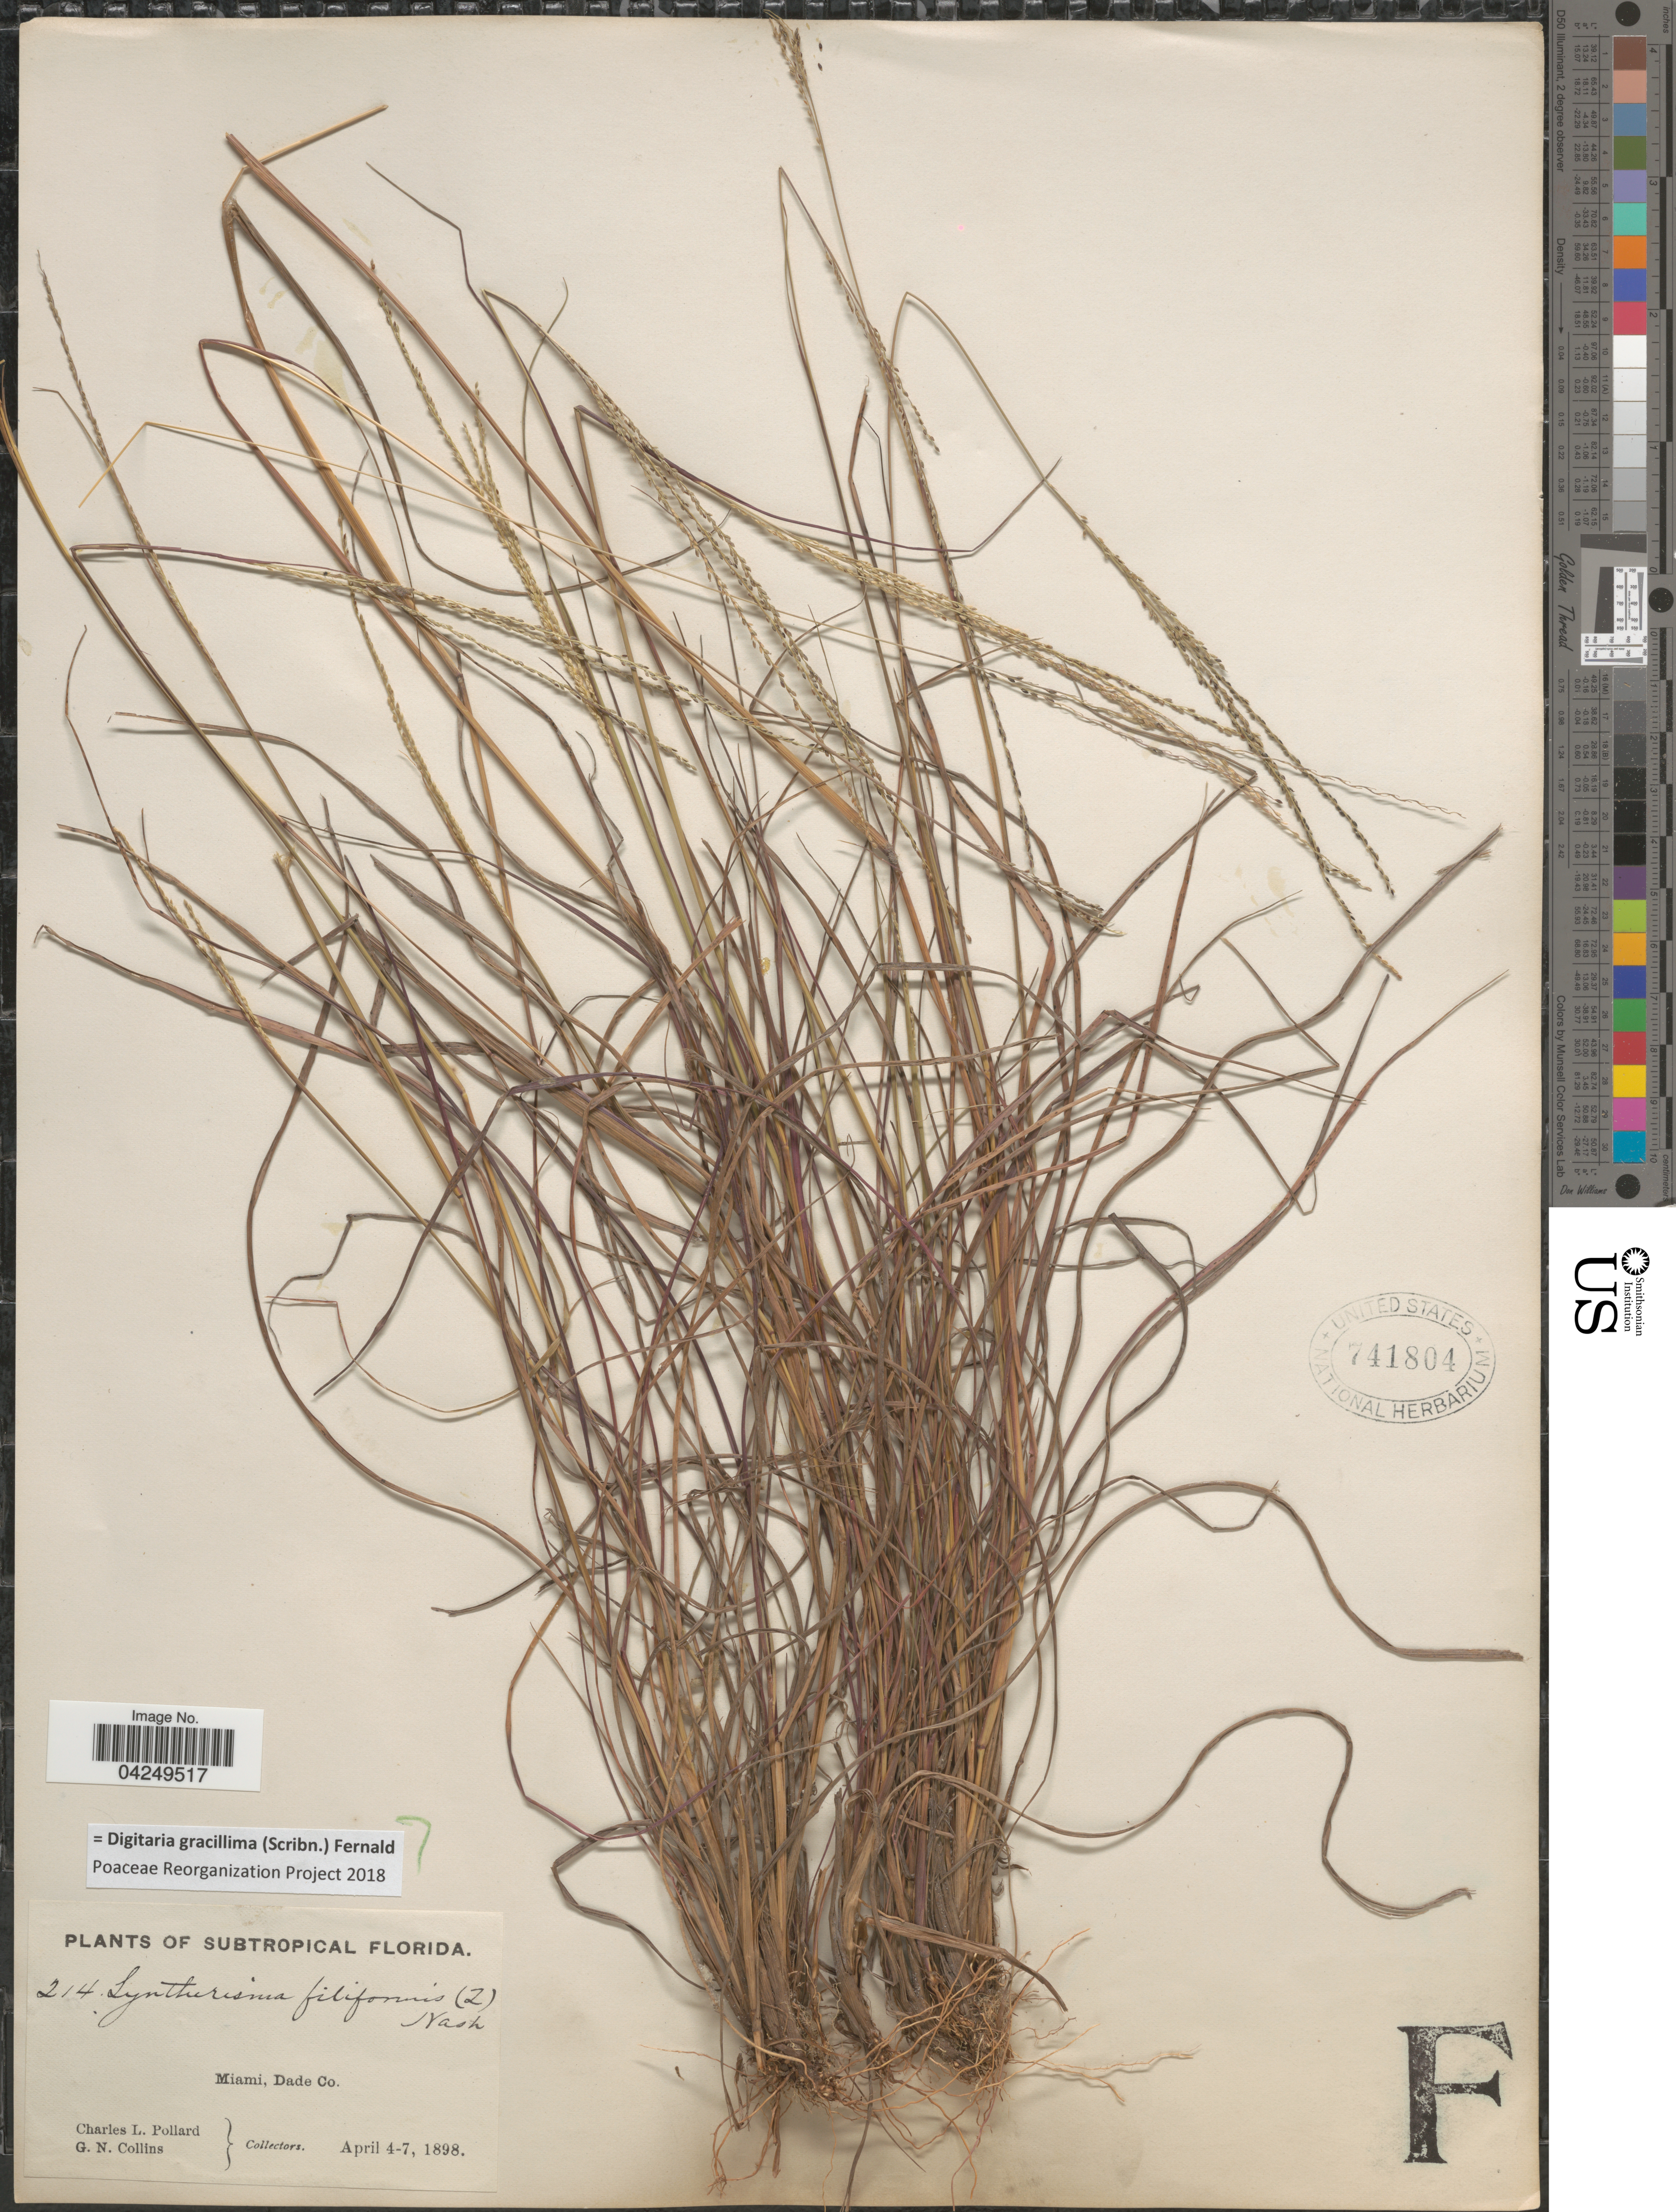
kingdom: Plantae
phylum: Tracheophyta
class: Liliopsida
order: Poales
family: Poaceae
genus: Digitaria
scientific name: Digitaria gracillima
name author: (Scribn.) Fernald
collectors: C. L. Pollard & G. Collins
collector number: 214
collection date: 1898-04-04/1898-04-07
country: United States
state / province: Florida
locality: Subtropical Florida. Miami, Dade Co.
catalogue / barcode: US 741804